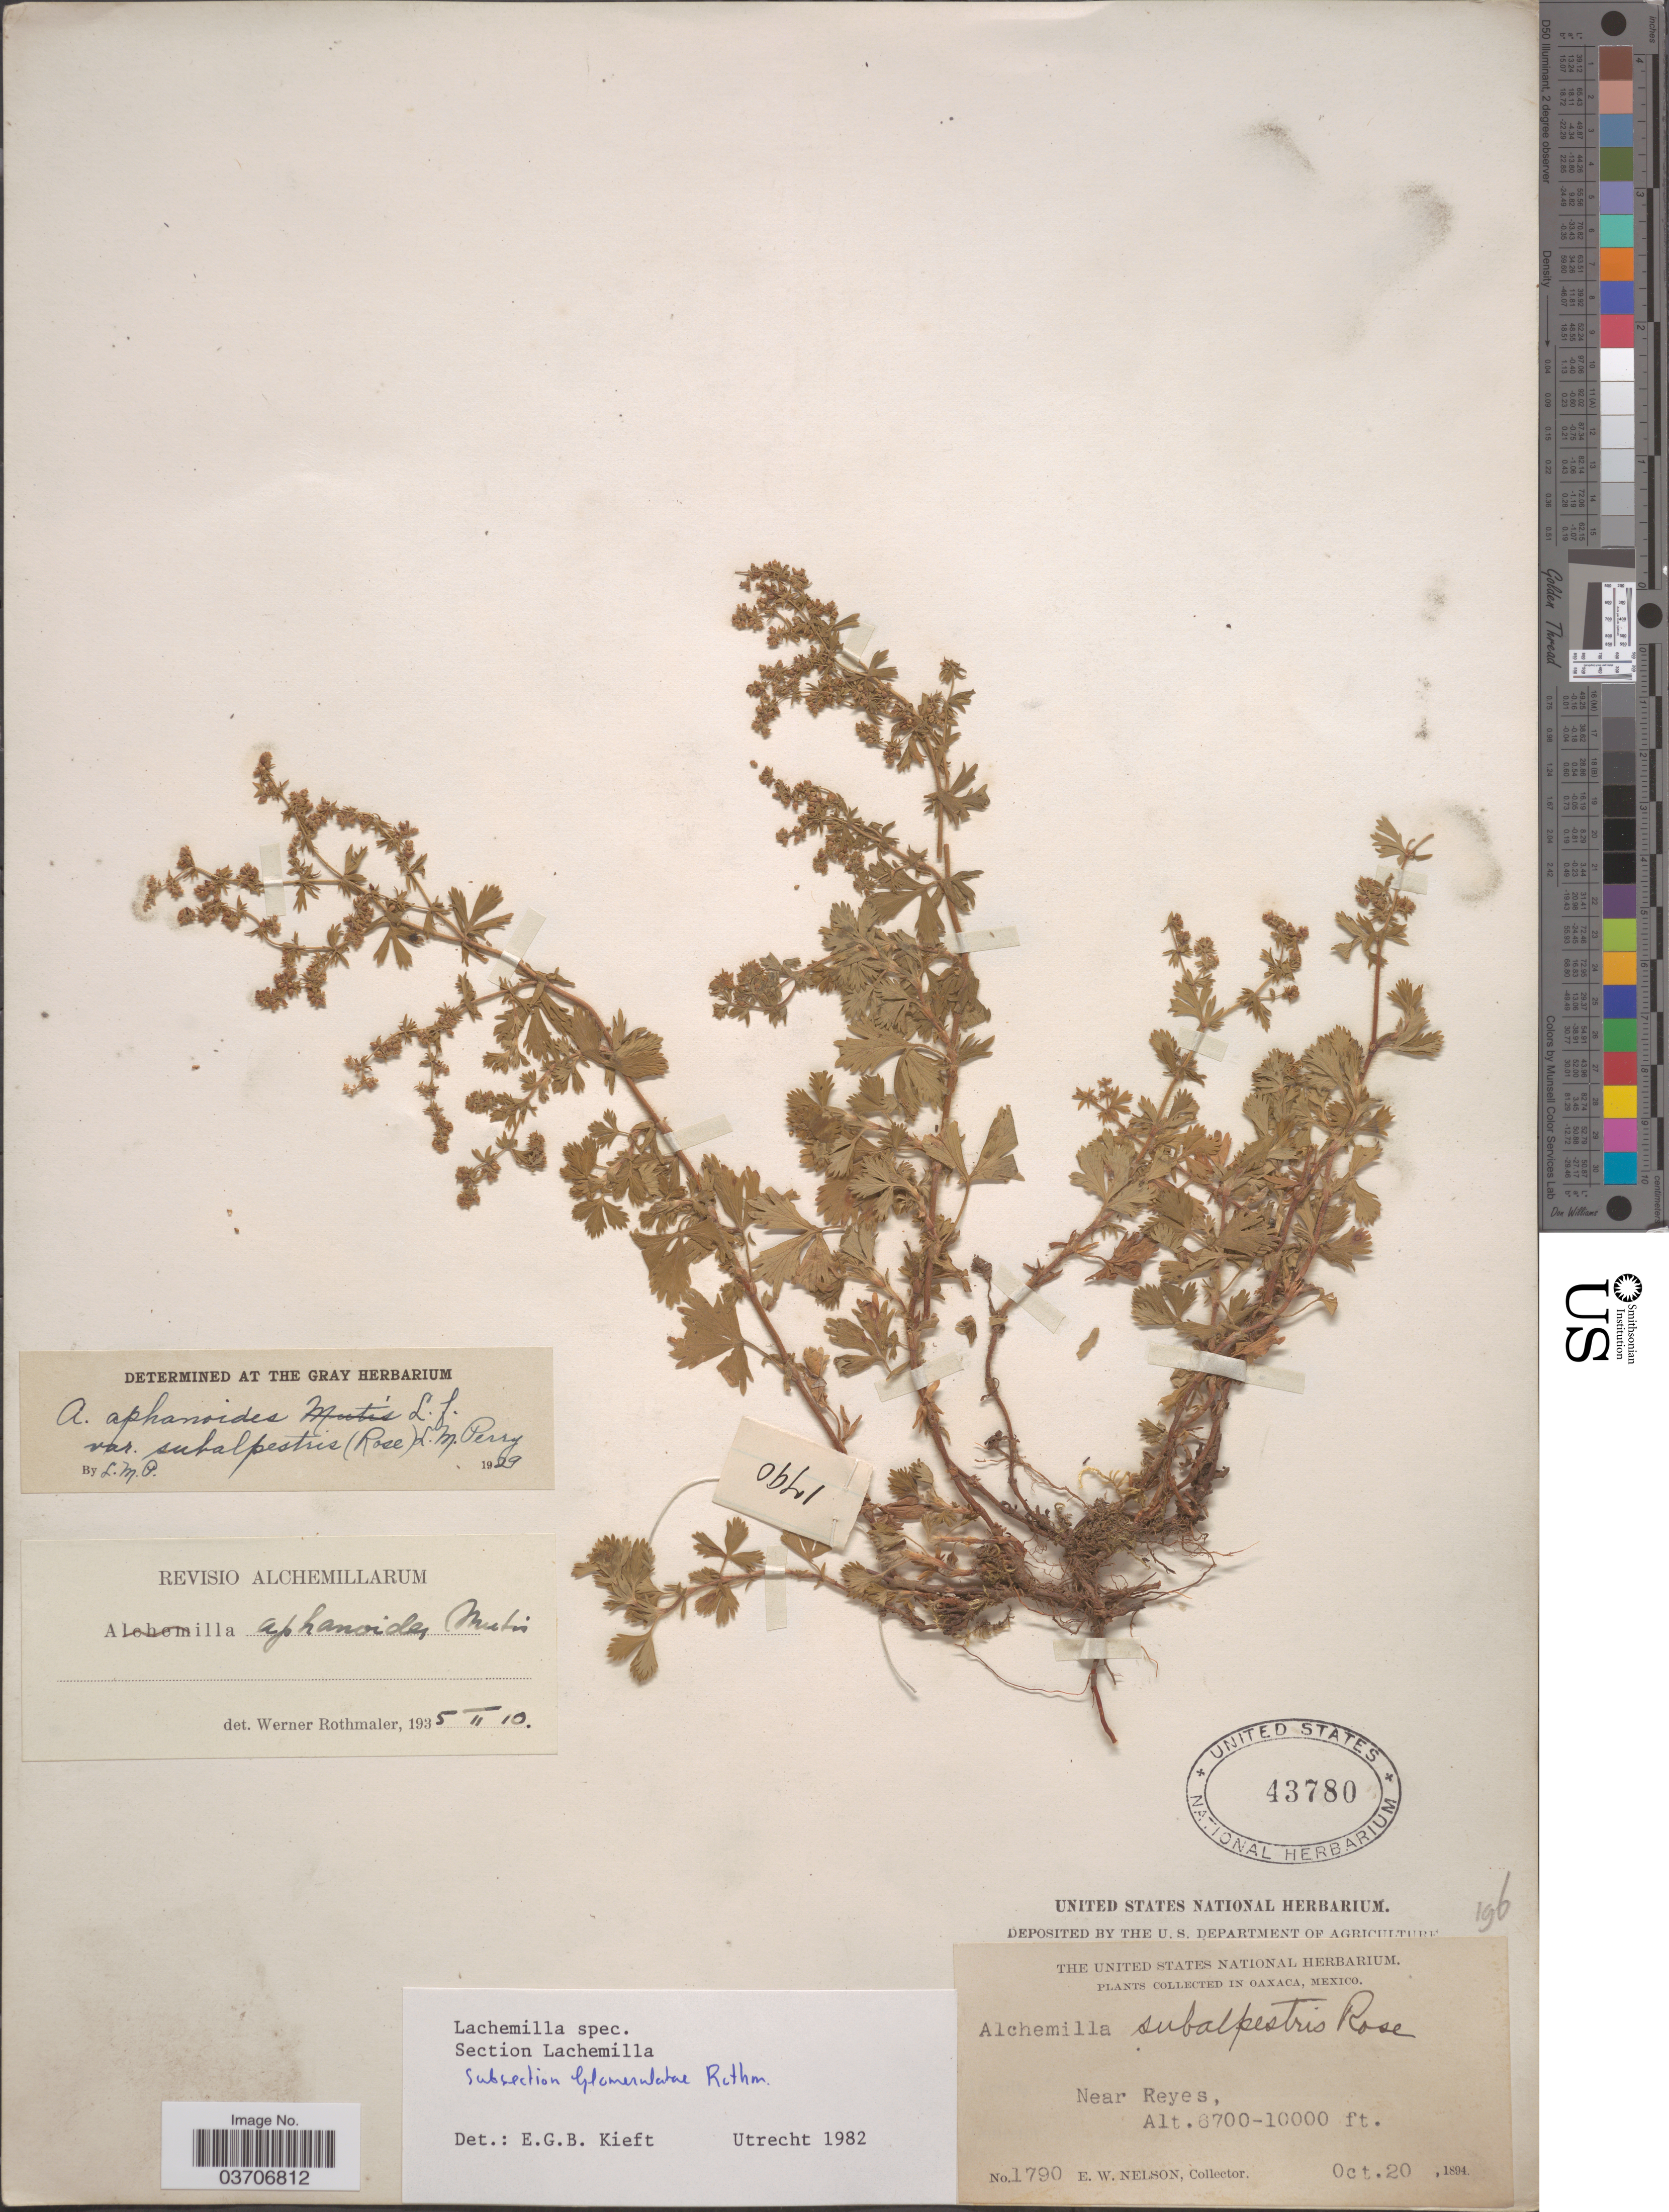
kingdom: Plantae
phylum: Tracheophyta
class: Magnoliopsida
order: Rosales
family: Rosaceae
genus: Lachemilla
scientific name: Lachemilla sp.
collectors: E. W. Nelson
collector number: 1790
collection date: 1894-10-20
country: Mexico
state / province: Oaxaca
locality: Near Reyes.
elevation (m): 2042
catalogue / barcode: US 43780